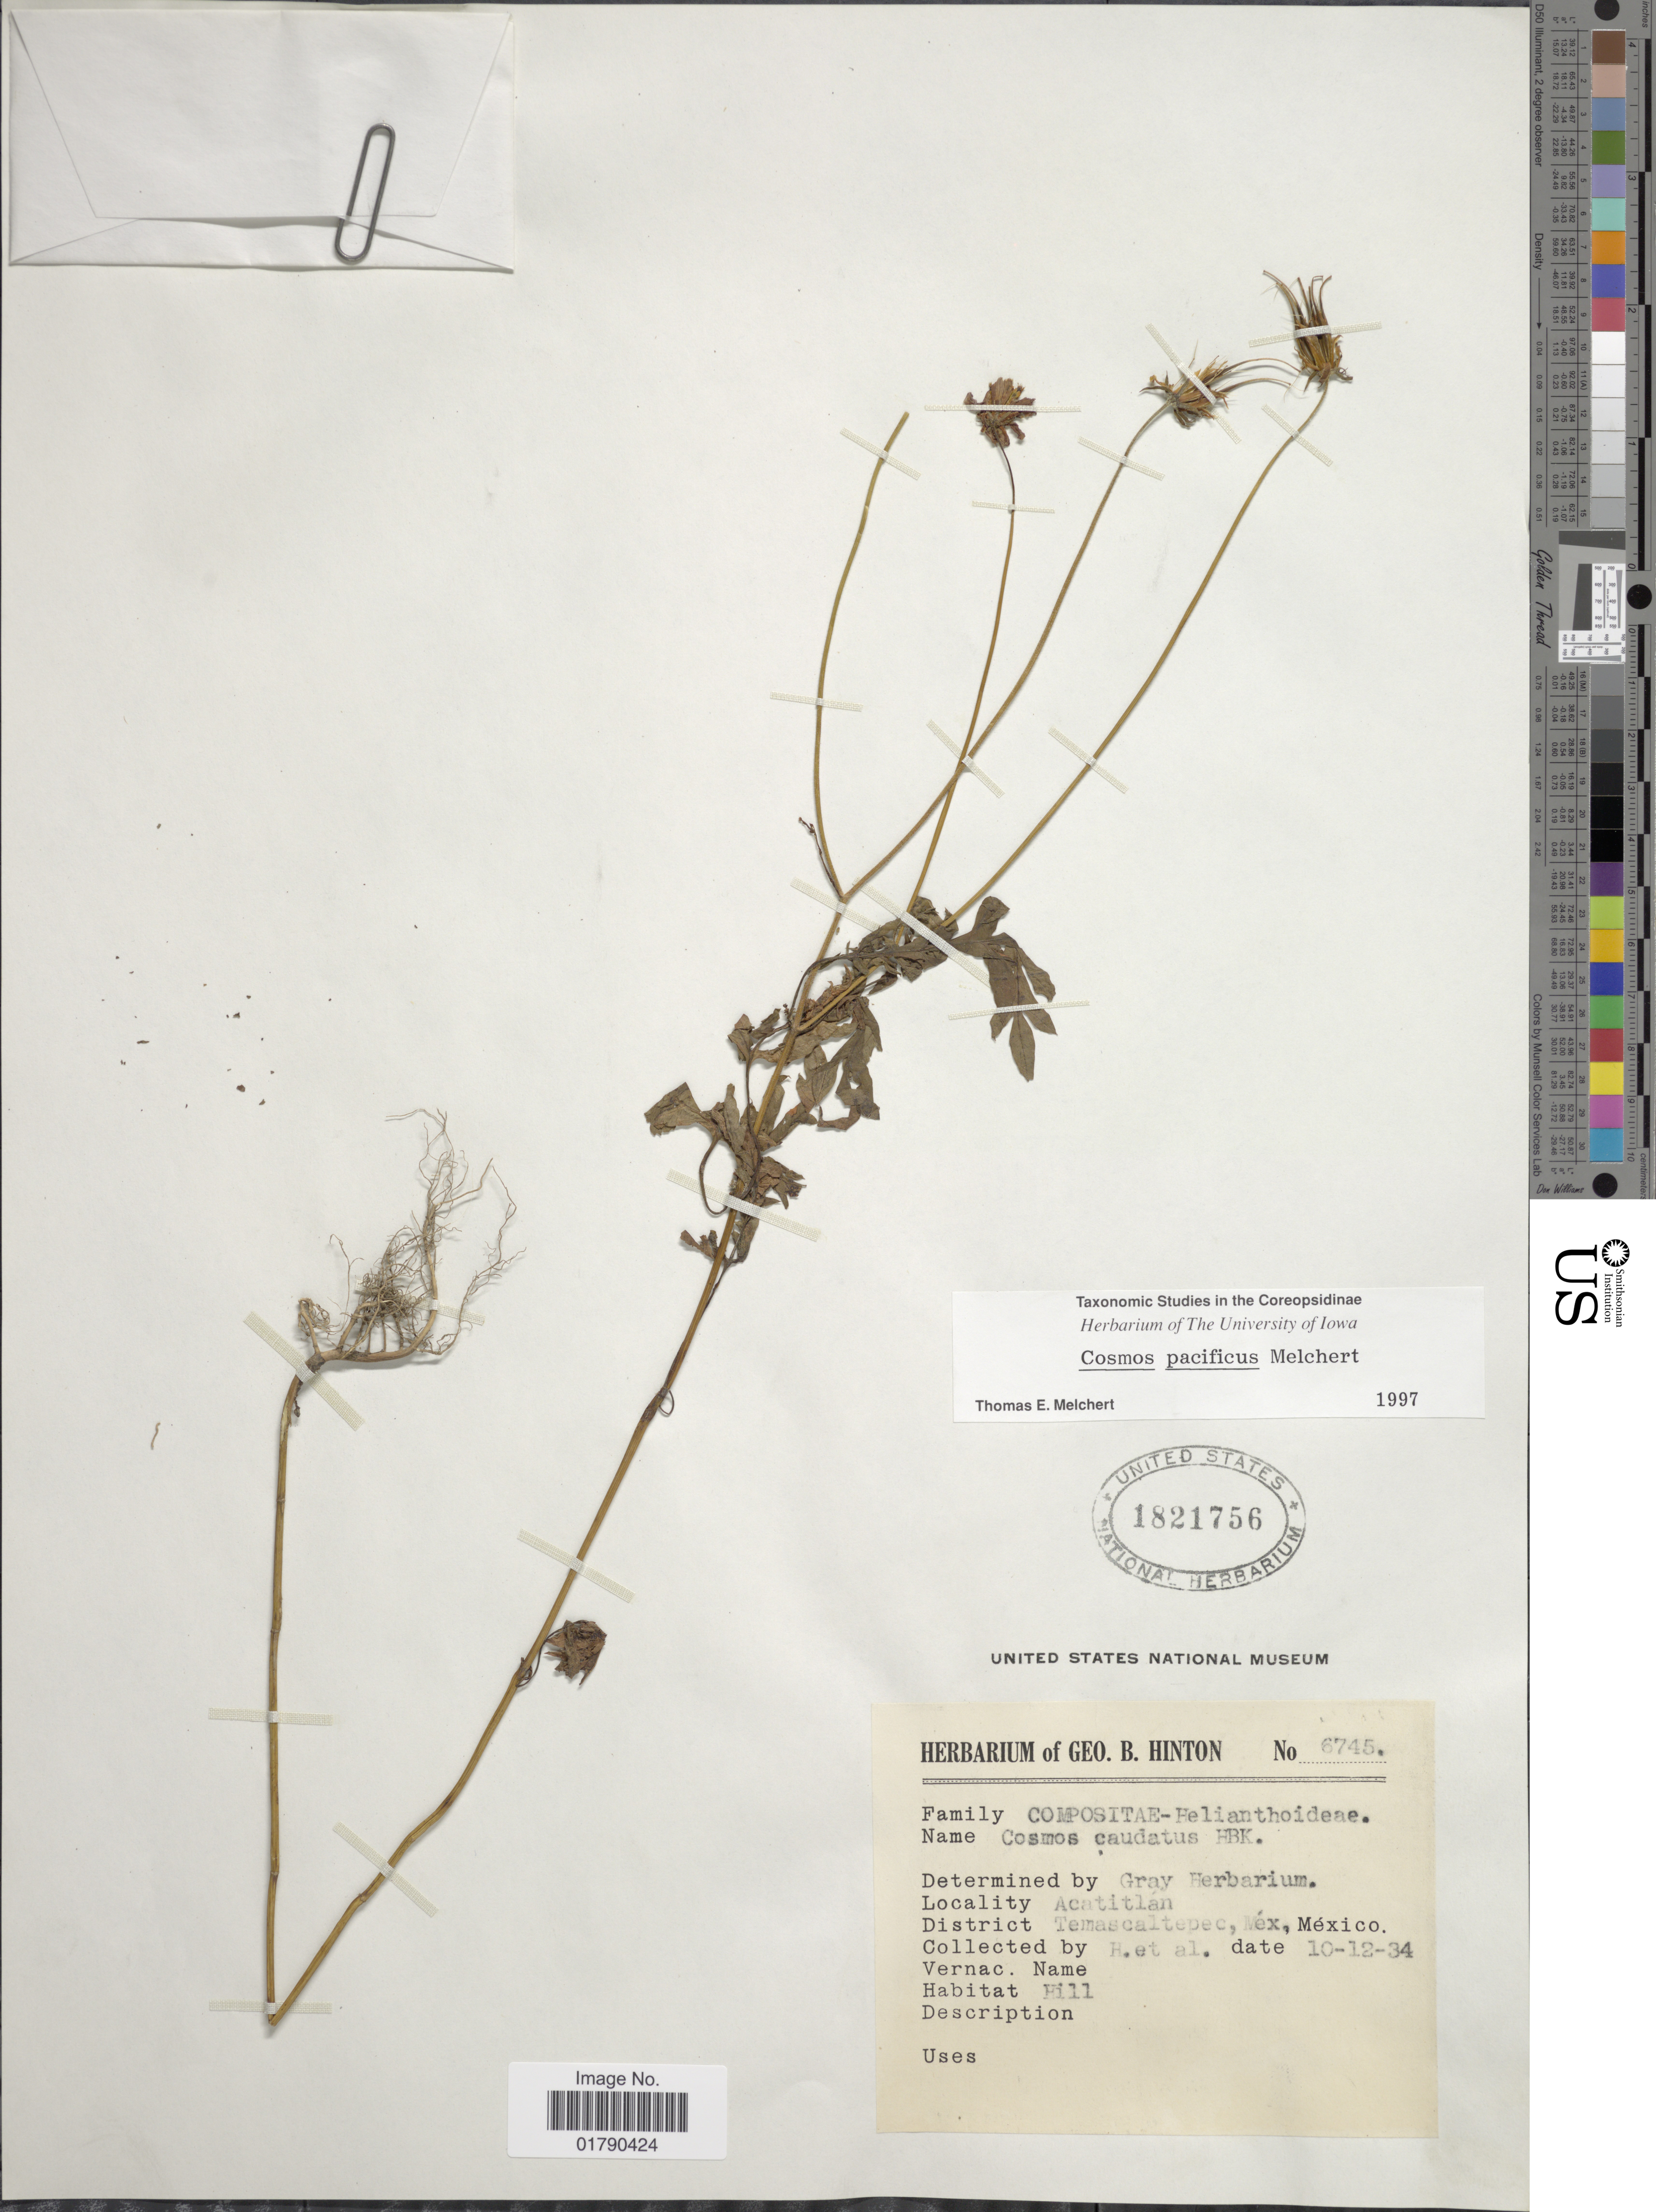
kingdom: Plantae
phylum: Tracheophyta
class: Magnoliopsida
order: Asterales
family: Asteraceae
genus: Cosmos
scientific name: Cosmos pacificus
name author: Melchert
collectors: G. B. Hinton & et al.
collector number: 6745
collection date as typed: Transcribed d/m/y: 10/12/34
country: Mexico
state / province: México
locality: Acatitlan, district Temascaltepec, Mex.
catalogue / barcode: US 1821756